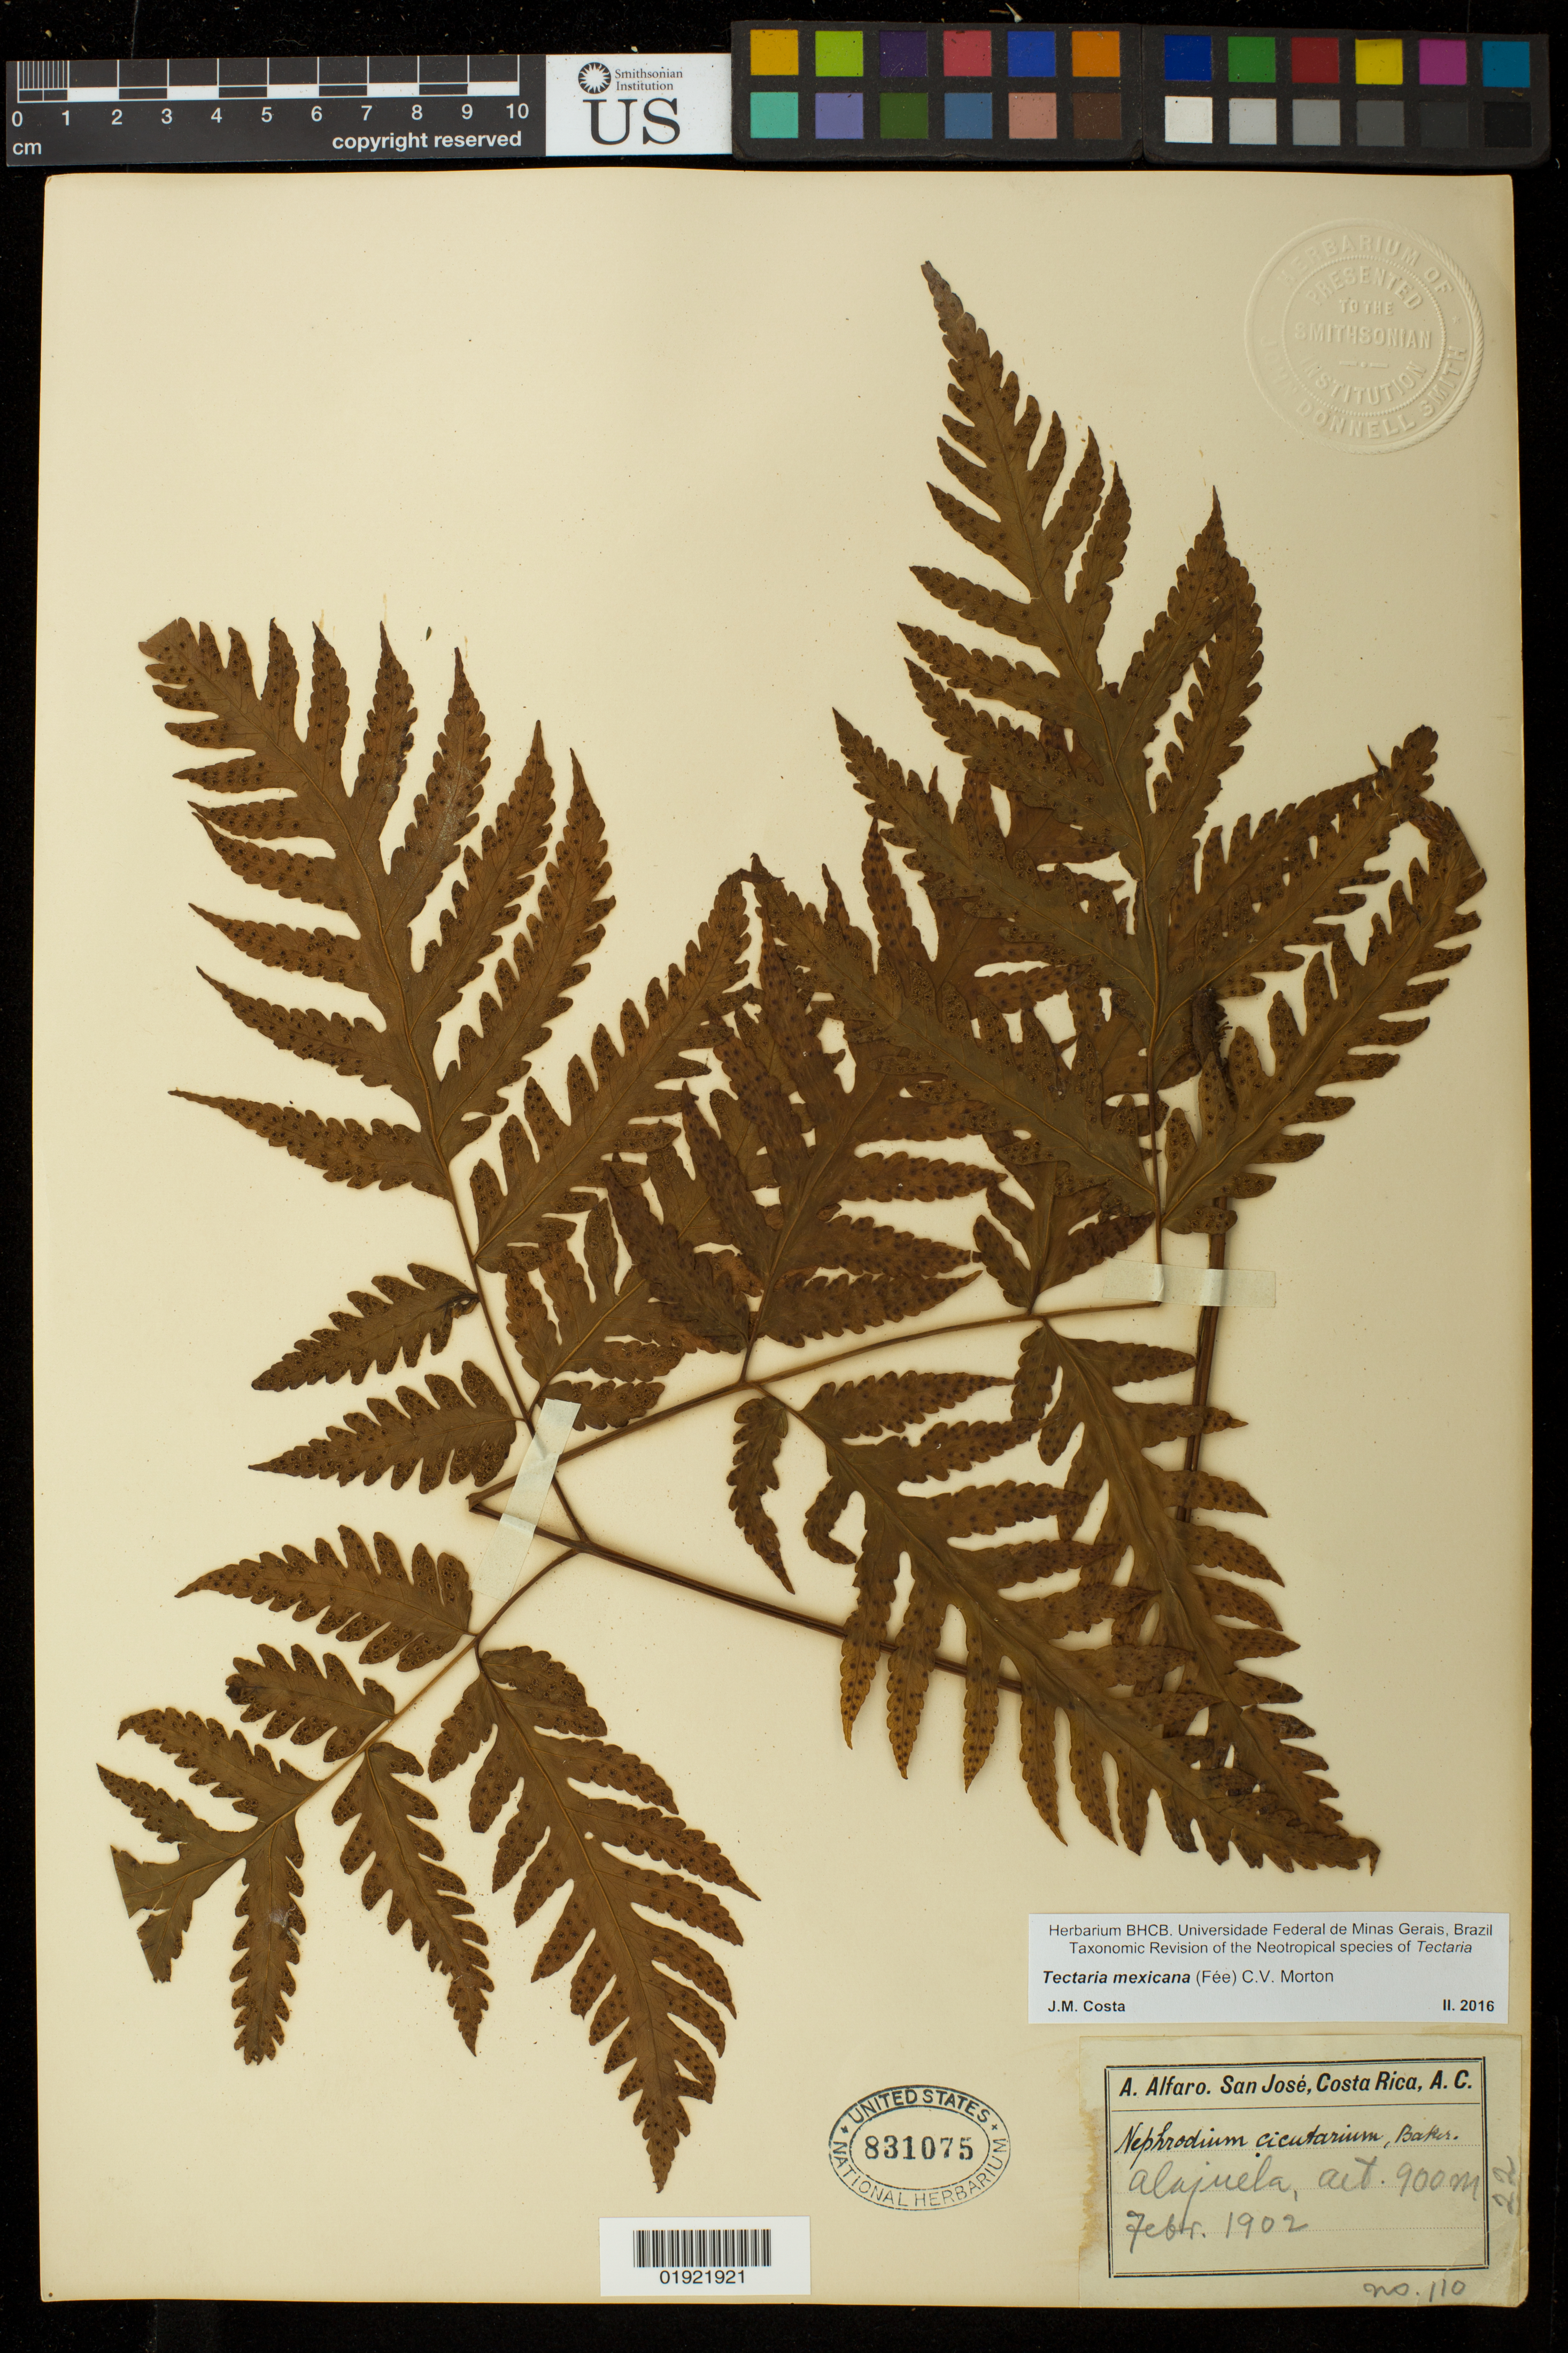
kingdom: Plantae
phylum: Tracheophyta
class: Polypodiopsida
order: Polypodiales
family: Tectariaceae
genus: Tectaria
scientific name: Tectaria mexicana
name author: (Fée) C.V. Morton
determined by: Costa, J. M.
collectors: A. Alfaro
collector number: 110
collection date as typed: Feb 1902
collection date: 1902-02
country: Costa Rica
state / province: Alajuela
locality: Alajuela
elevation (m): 900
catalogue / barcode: US 831075